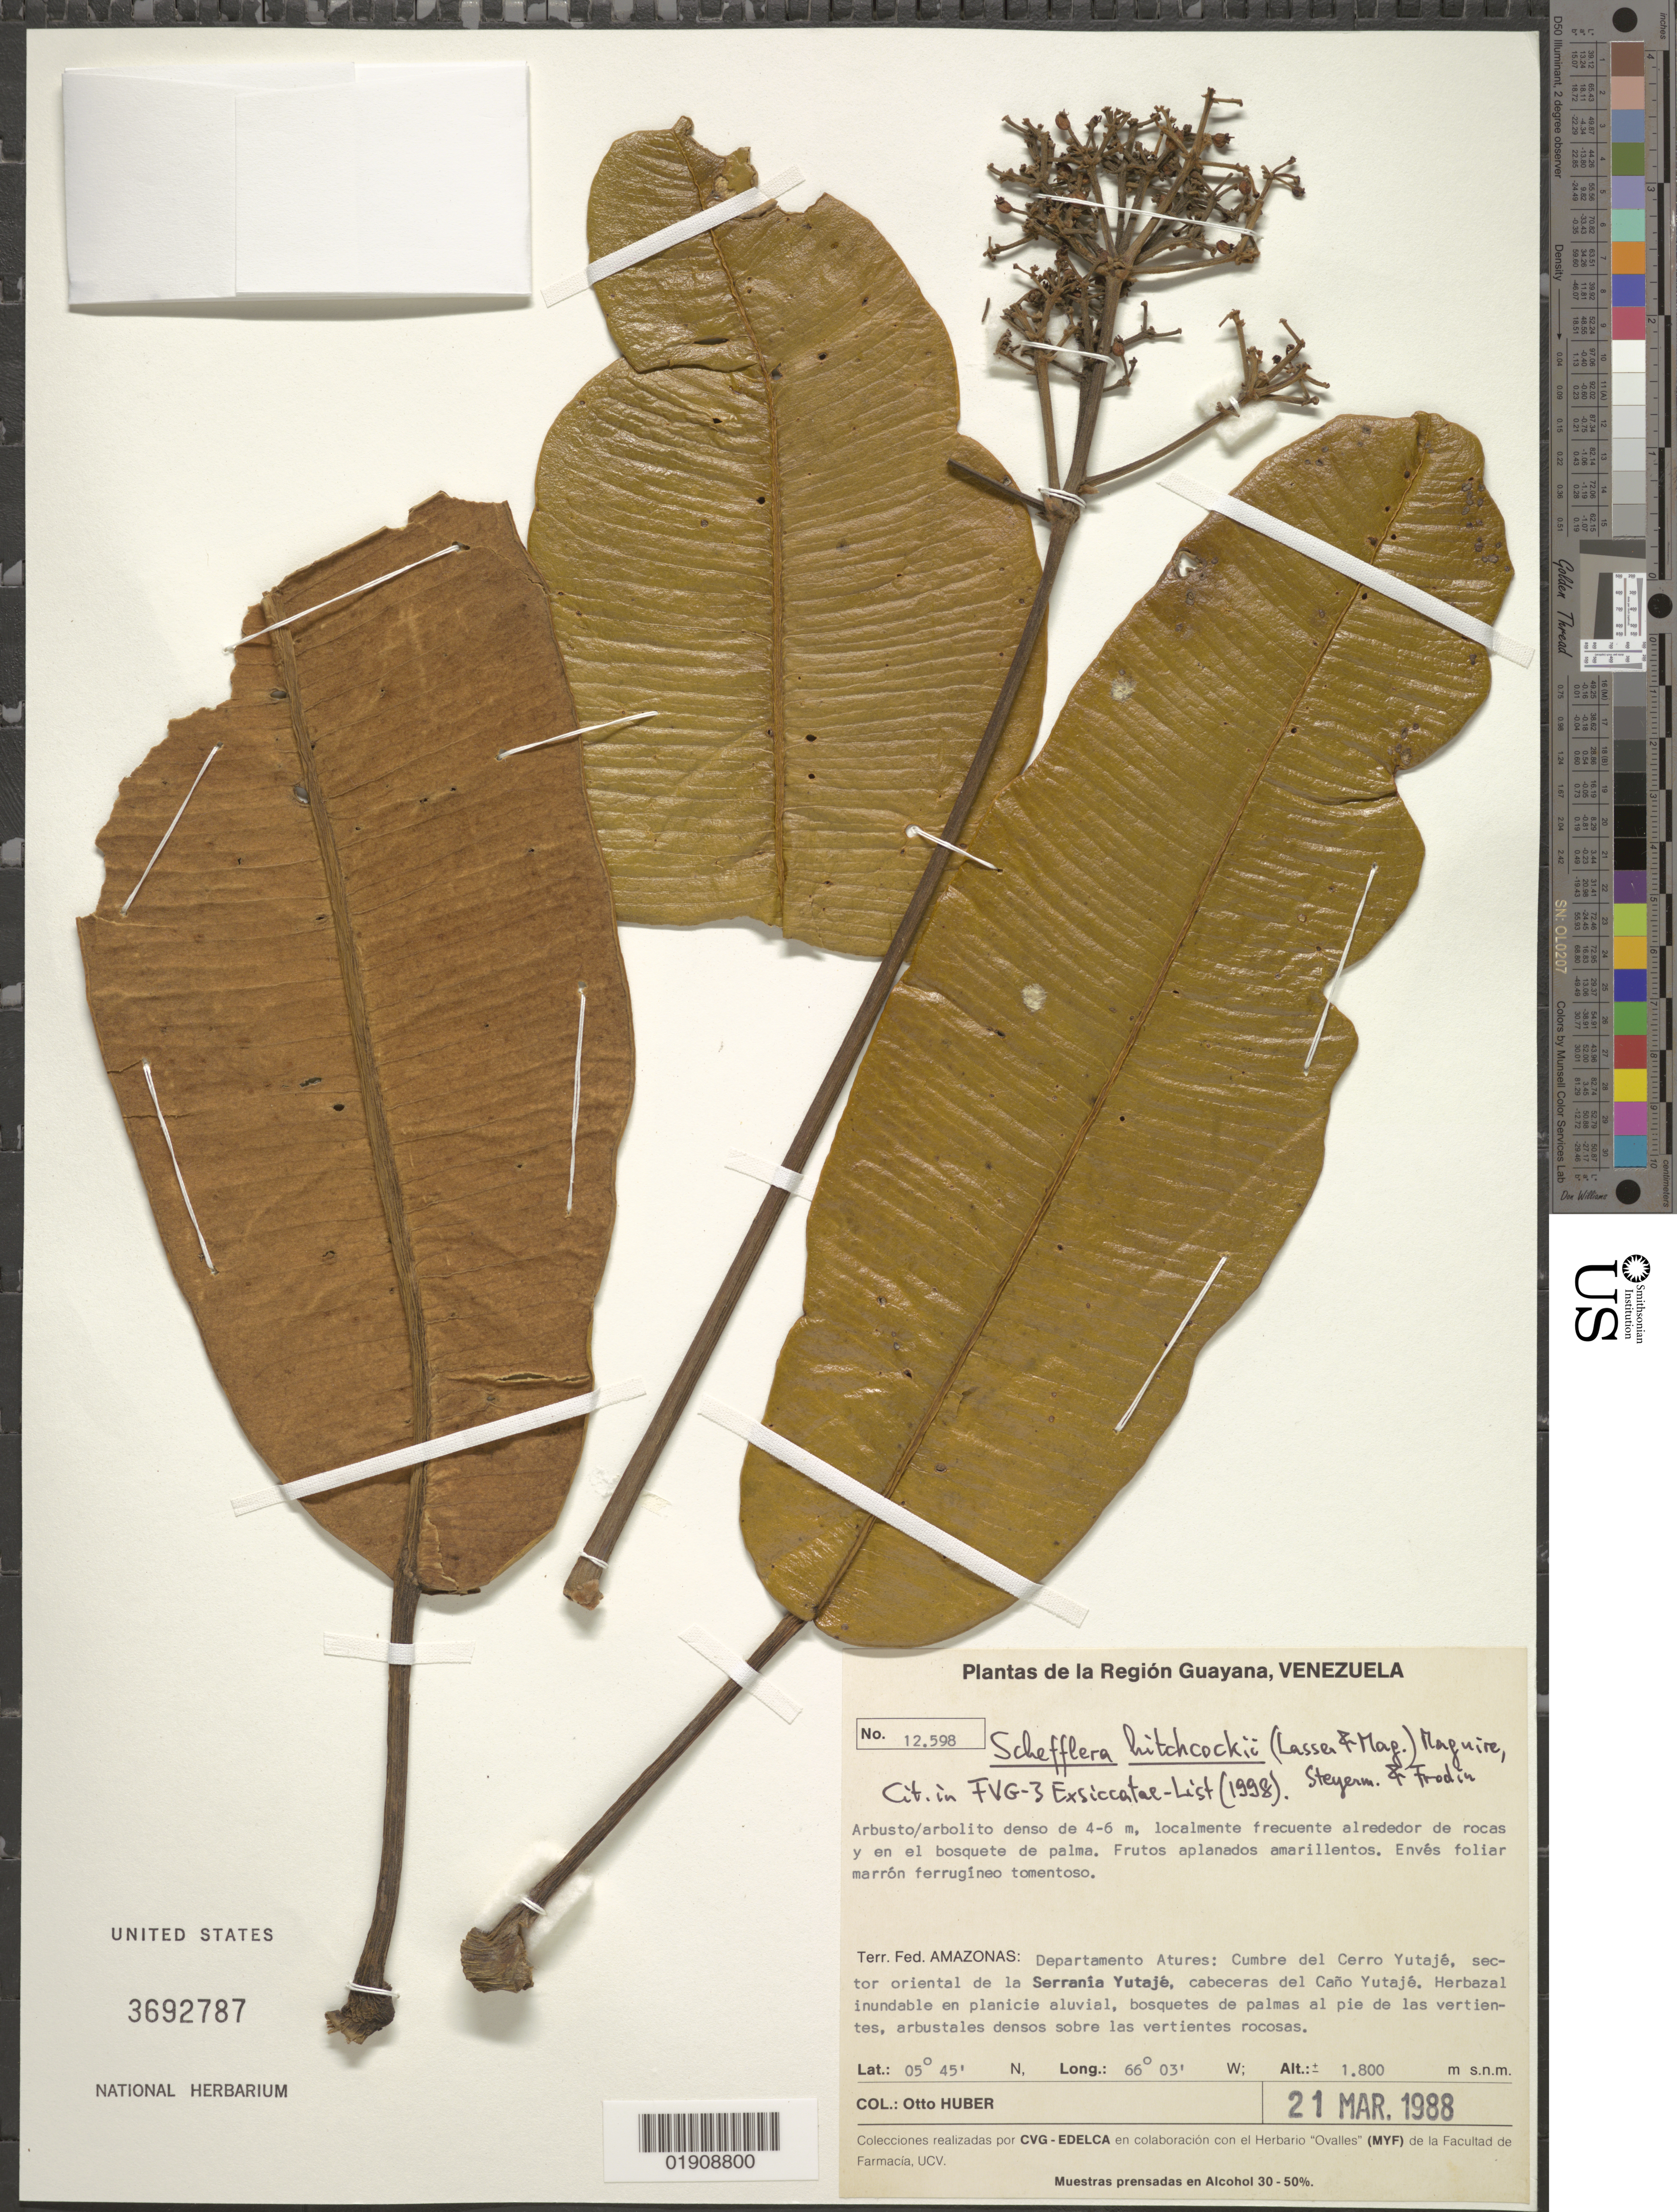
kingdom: Plantae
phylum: Tracheophyta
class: Magnoliopsida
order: Apiales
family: Araliaceae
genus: Schefflera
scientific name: Schefflera hitchcockii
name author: (Lasser & Maguire) Maguire et al.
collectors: O. Huber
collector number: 12598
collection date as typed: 21-Mar-88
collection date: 1988-03-21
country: Venezuela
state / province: Amazonas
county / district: Atures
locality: Cerro Yutajé, cumbre, sector oriental de la Serrania Yutajé, cabeceras del Caño Yutajé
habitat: Bosquetes de palmas al pie de las vertientes, arbustales densos sobre las vertientes rocosas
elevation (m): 1800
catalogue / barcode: US 3692787